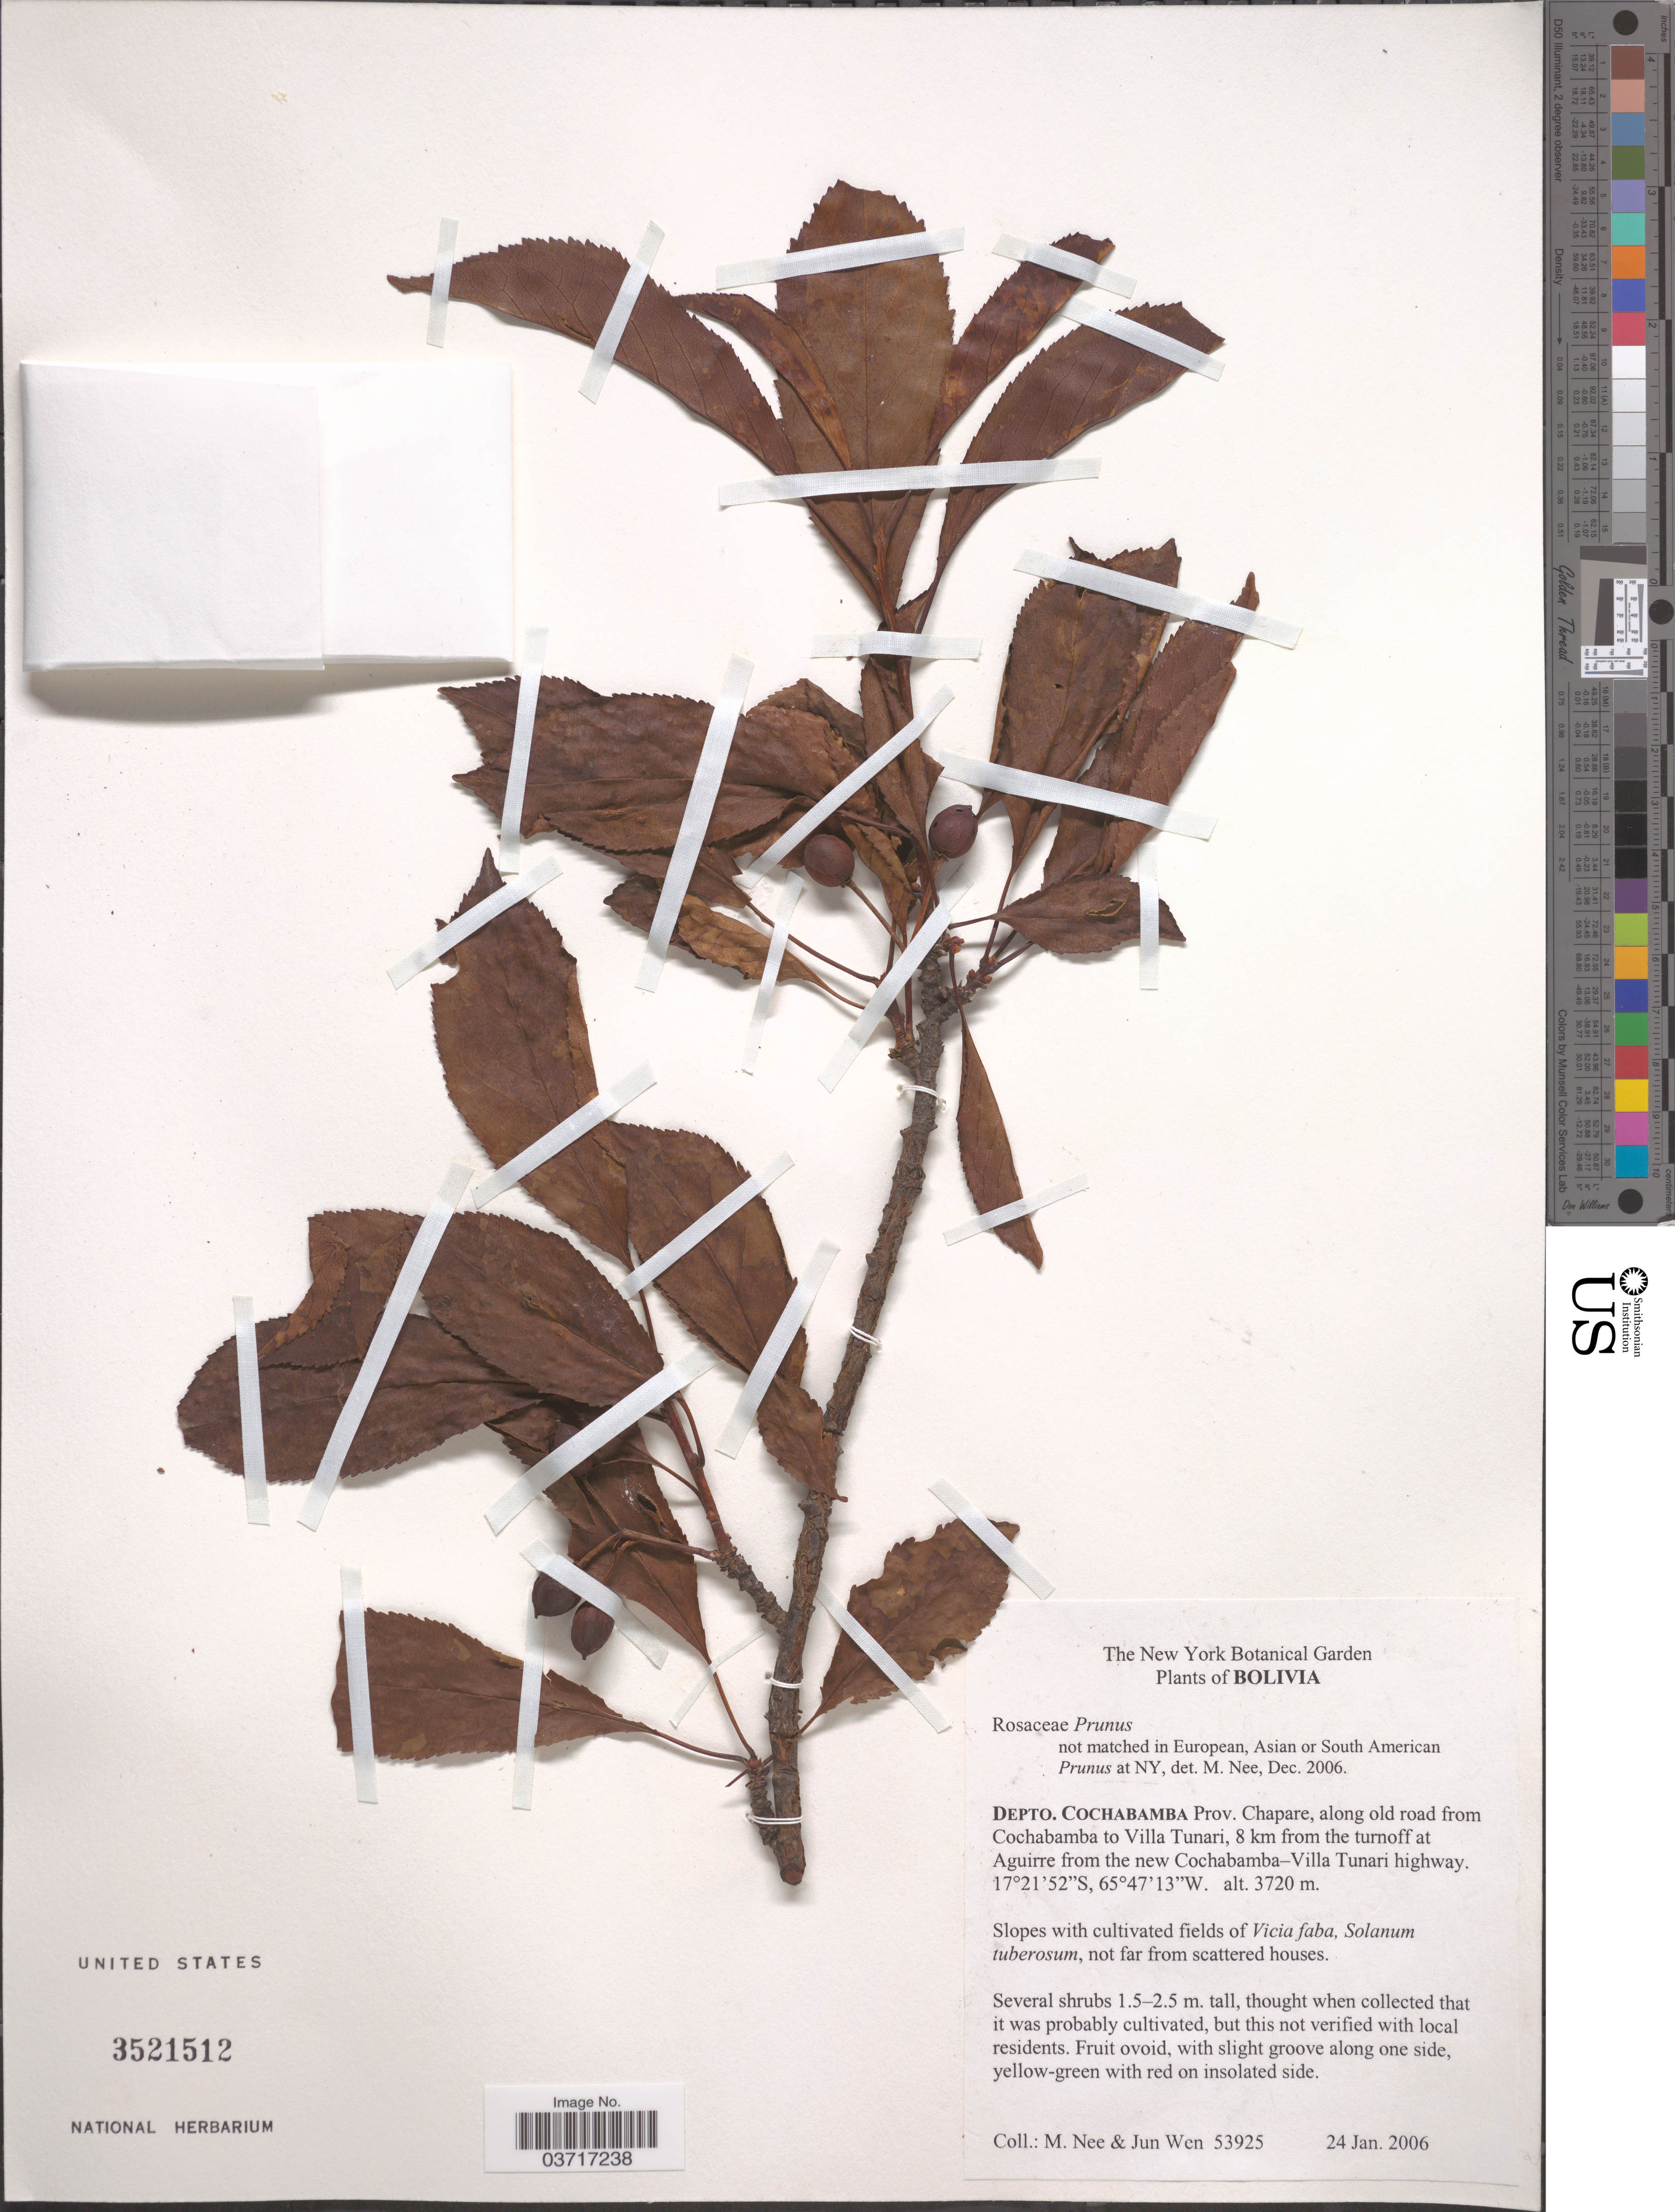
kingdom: Plantae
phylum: Tracheophyta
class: Magnoliopsida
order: Rosales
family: Rosaceae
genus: Prunus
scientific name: Prunus sp.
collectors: M. Nee & J. Wen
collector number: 53925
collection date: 2006-01-24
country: Bolivia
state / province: Cochabamba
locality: Depto. Cochabamba Prov. Chapare, along old road from Cochabamba to Villa Tunari, 8 km from the turnoff at Aguirre from the new Cochabamba-Villa Tunari highway.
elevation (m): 3720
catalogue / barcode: US 3521512